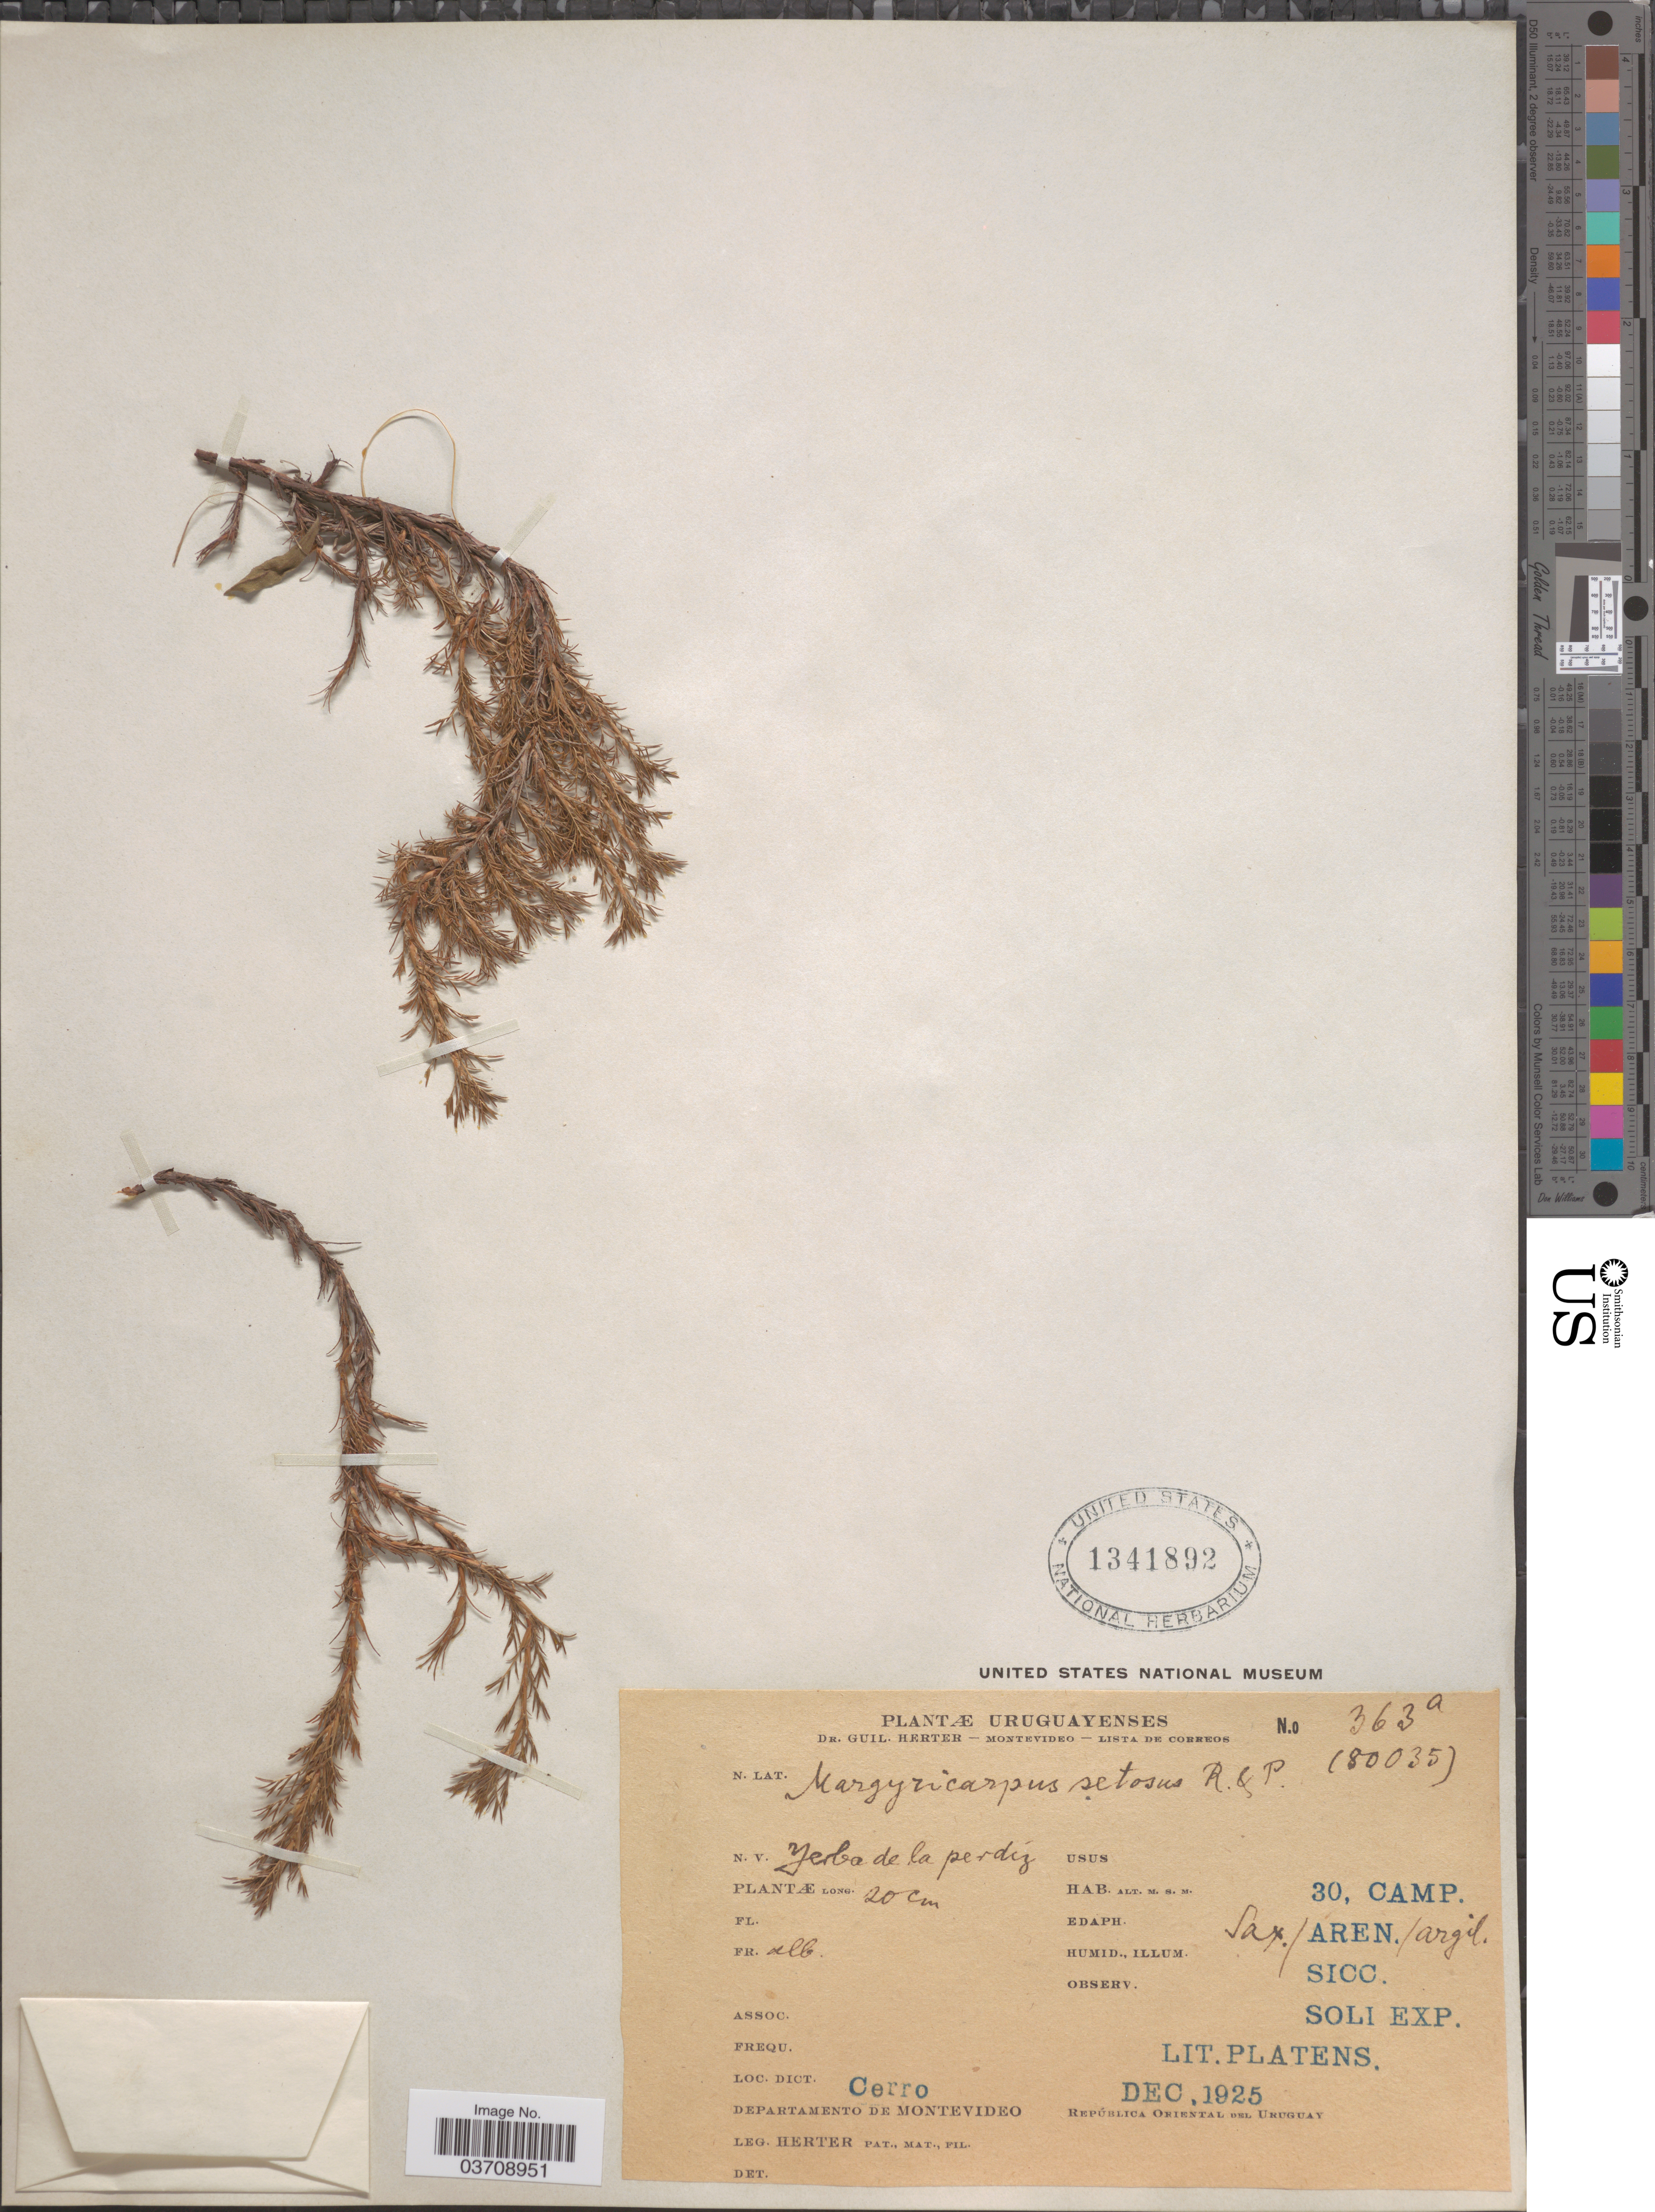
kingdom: Plantae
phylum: Tracheophyta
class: Magnoliopsida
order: Rosales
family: Rosaceae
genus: Margyricarpus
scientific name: Margyricarpus pinnatus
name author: (Lam.) Kuntze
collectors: Herter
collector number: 363a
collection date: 1925-12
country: Uruguay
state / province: Montevideo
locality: Cerro. Departamento de Montevideo. República Oriental del Uruguay.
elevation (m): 30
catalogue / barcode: US 1341892